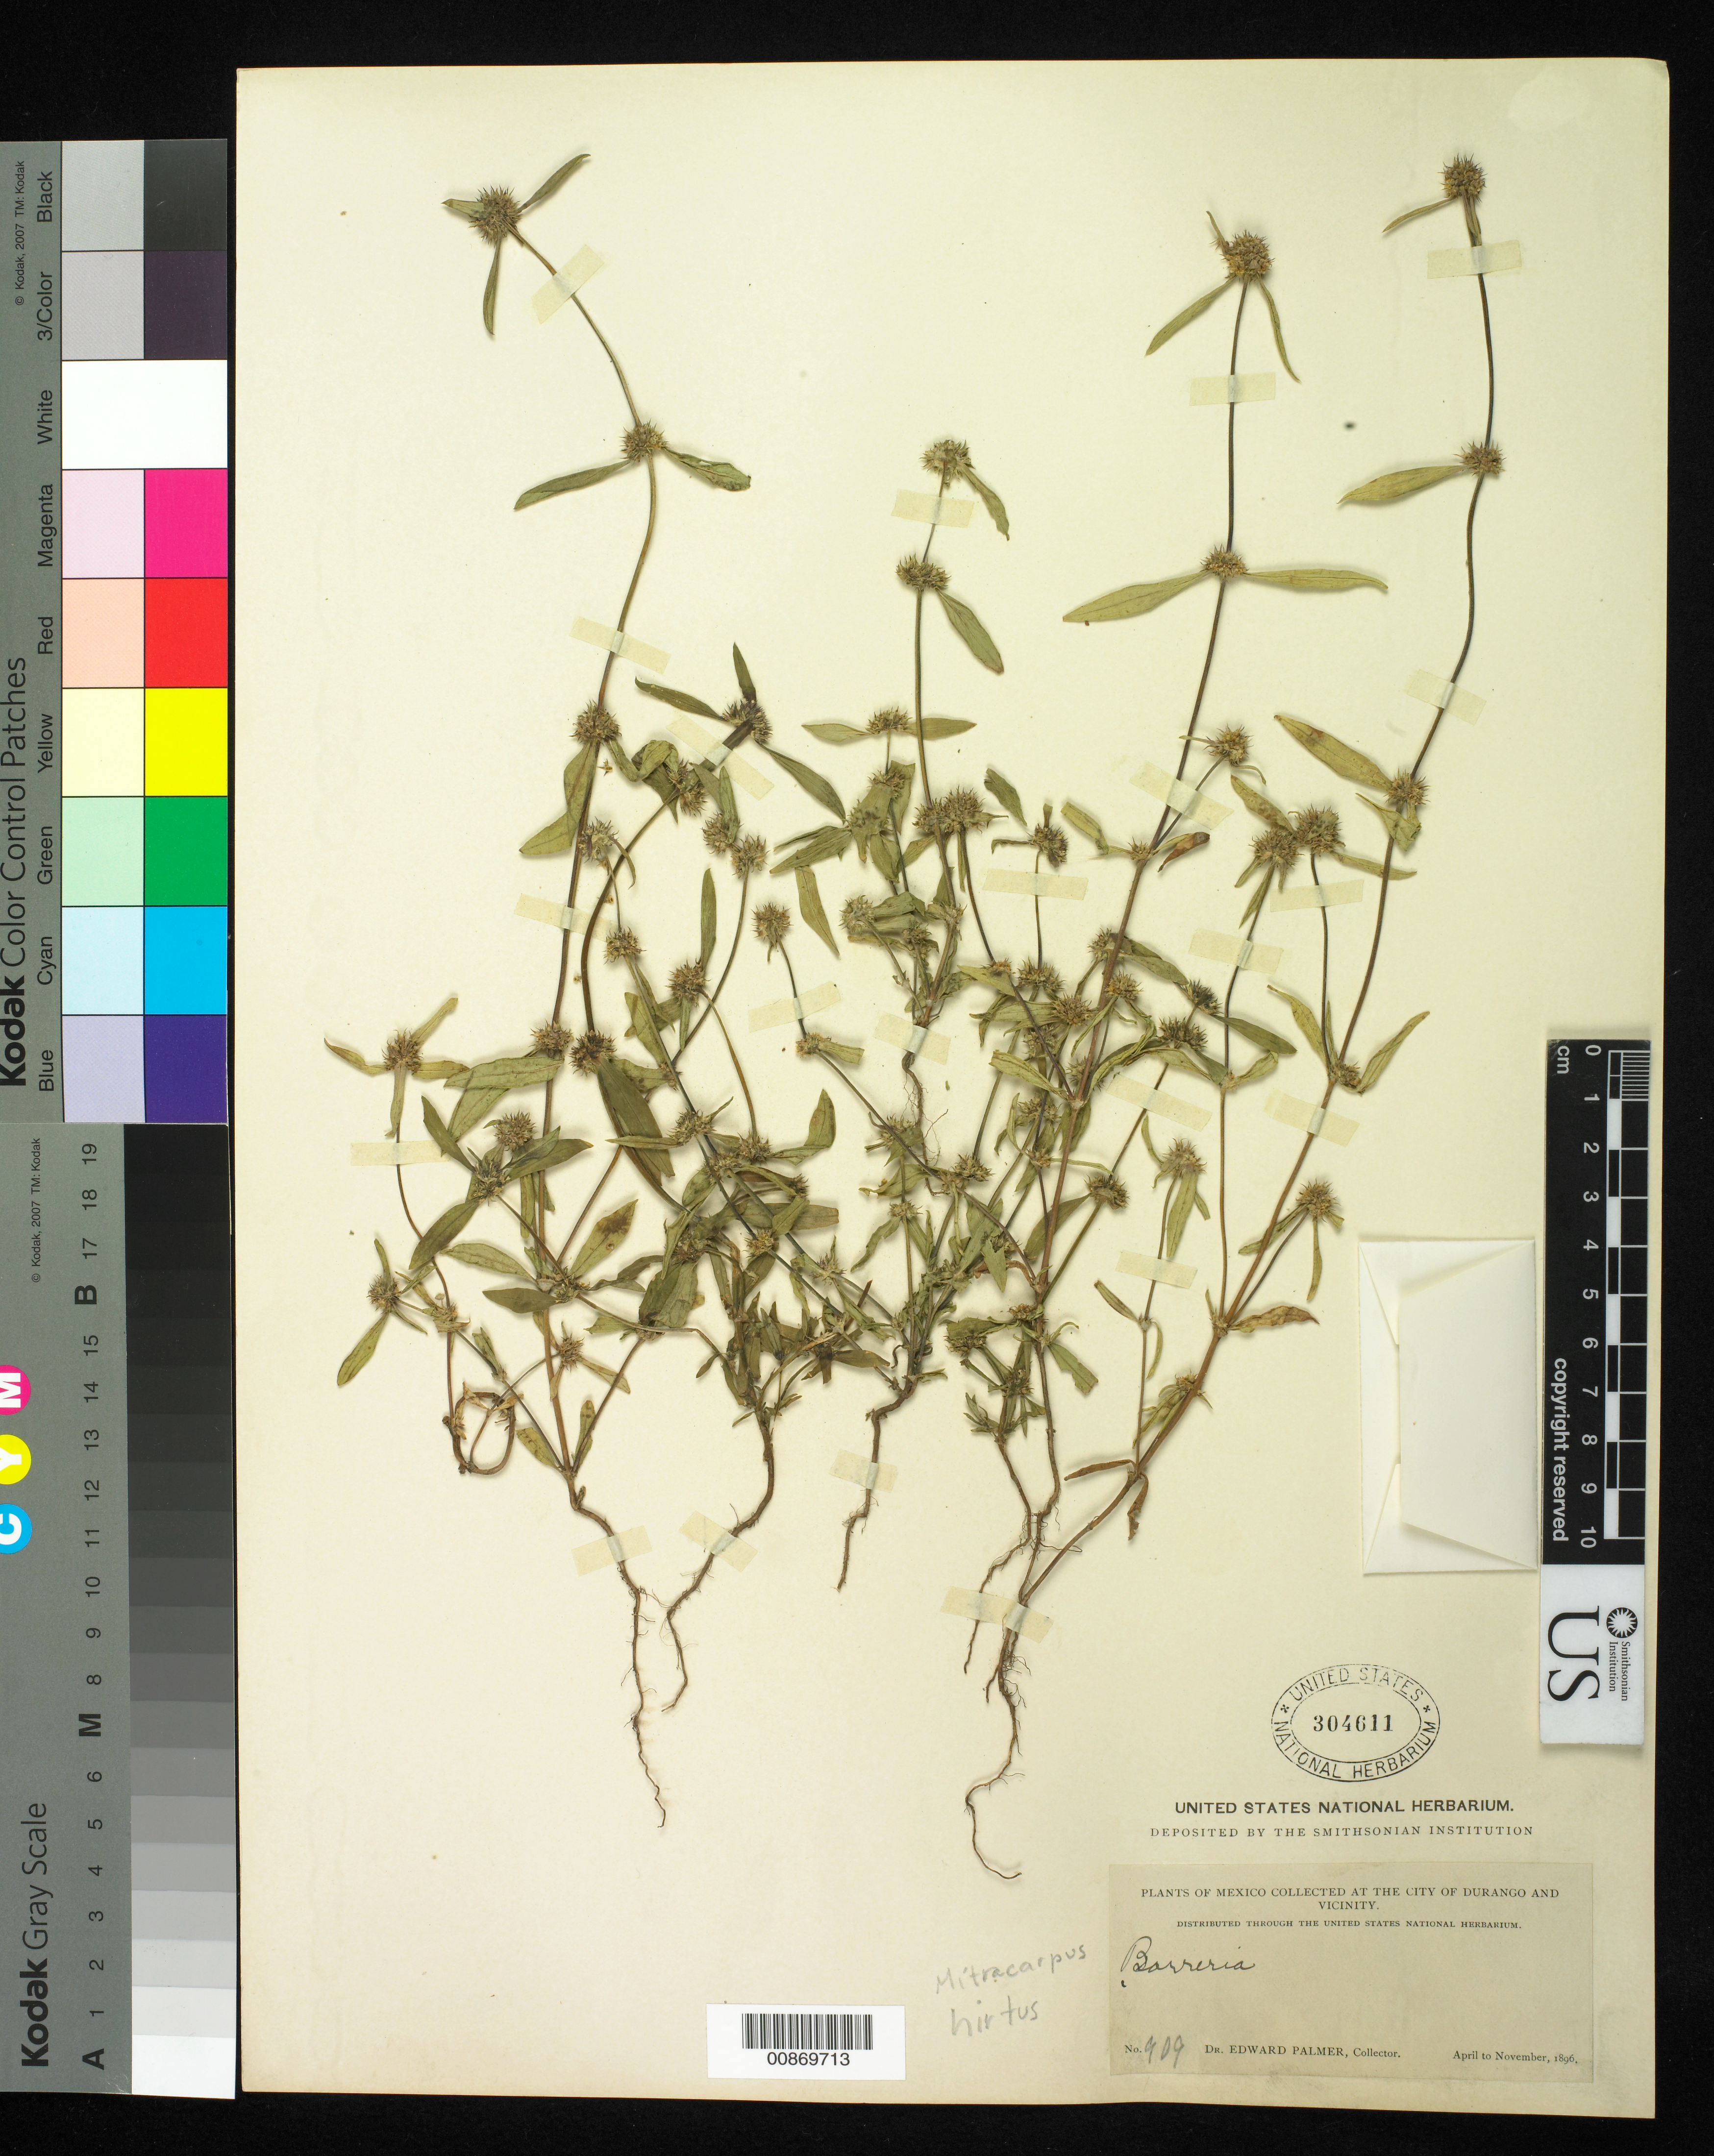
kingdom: Plantae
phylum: Tracheophyta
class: Magnoliopsida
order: Gentianales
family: Rubiaceae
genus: Mitracarpus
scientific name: Mitracarpus hirtus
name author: (L.) DC.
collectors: E. Palmer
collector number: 909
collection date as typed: Apr 1896 to -- Nov 1896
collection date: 1896-04/1896-11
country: Mexico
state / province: Durango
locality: City of Durango and vicinity.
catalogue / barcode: US 304611